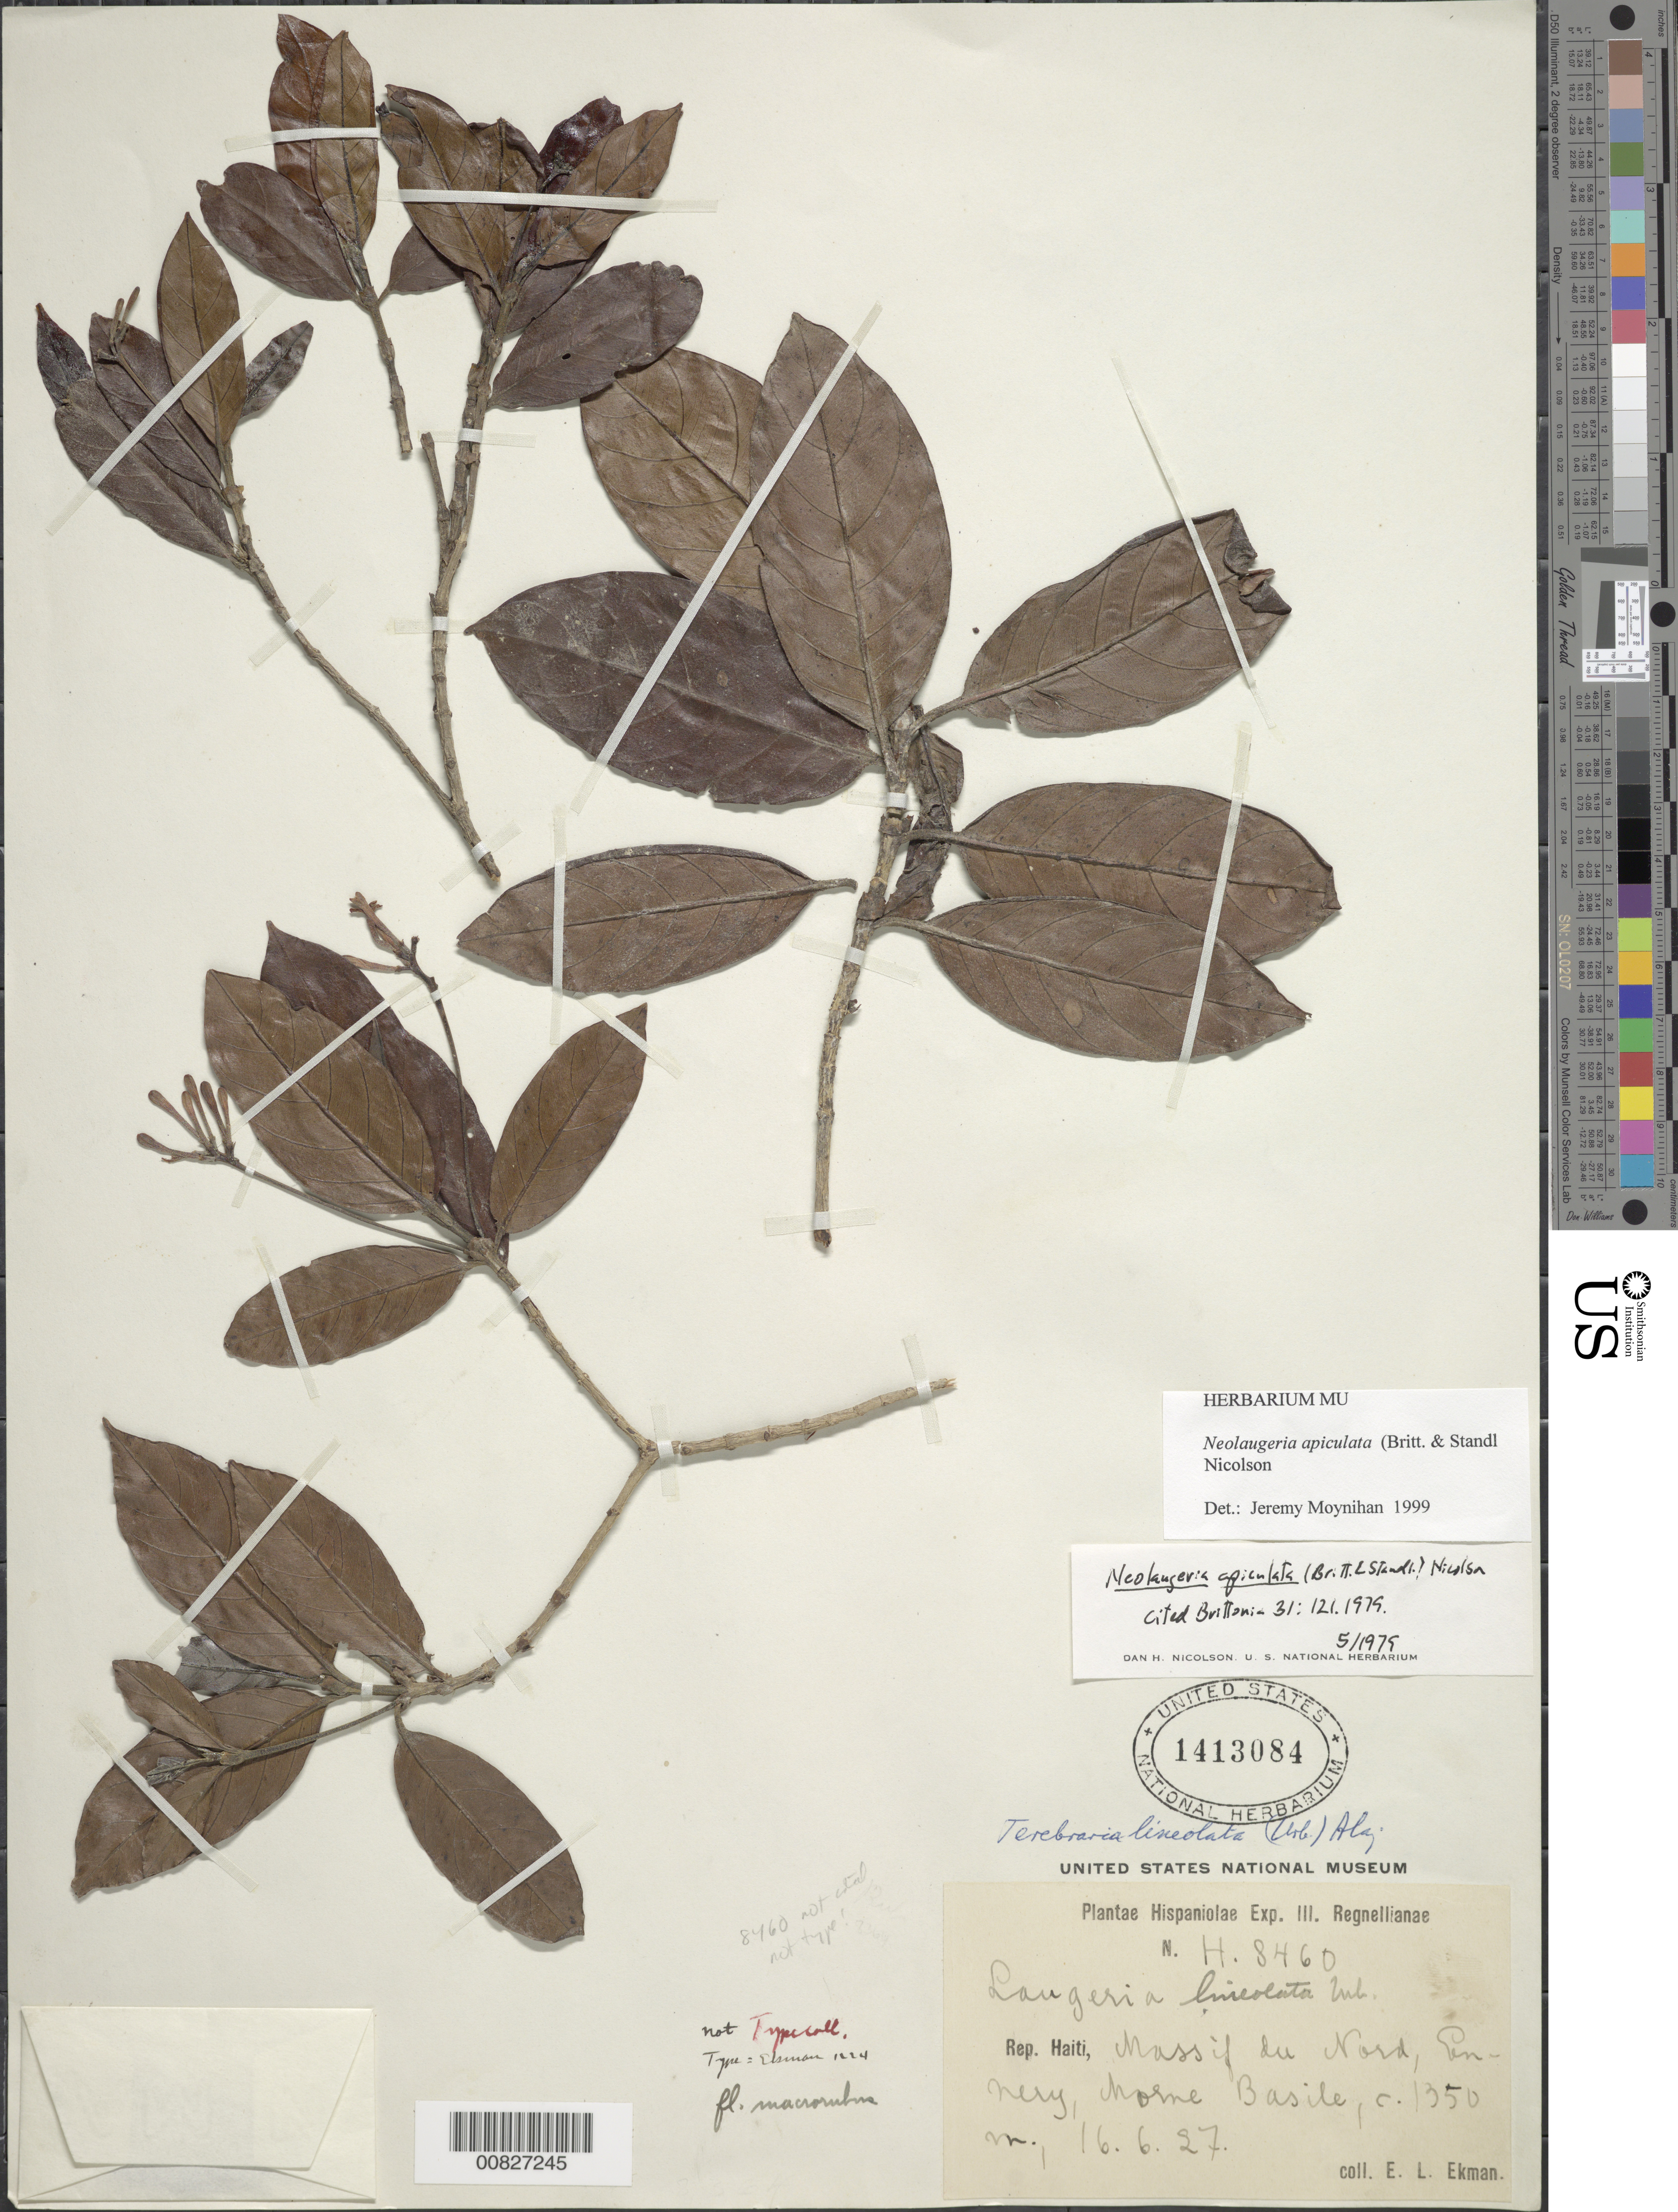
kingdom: Plantae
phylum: Tracheophyta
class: Magnoliopsida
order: Gentianales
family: Rubiaceae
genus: Stenostomum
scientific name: Stenostomum apiculatum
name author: Britton & Standl.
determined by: Moynihan, J.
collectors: E. L. Ekman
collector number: H 8460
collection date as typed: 16 Jun 1927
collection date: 1927-06-16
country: Haiti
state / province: Artibonite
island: Hispaniola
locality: Massif du Nord, Ennery, Morne Basile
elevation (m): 1350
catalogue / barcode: US 1413084